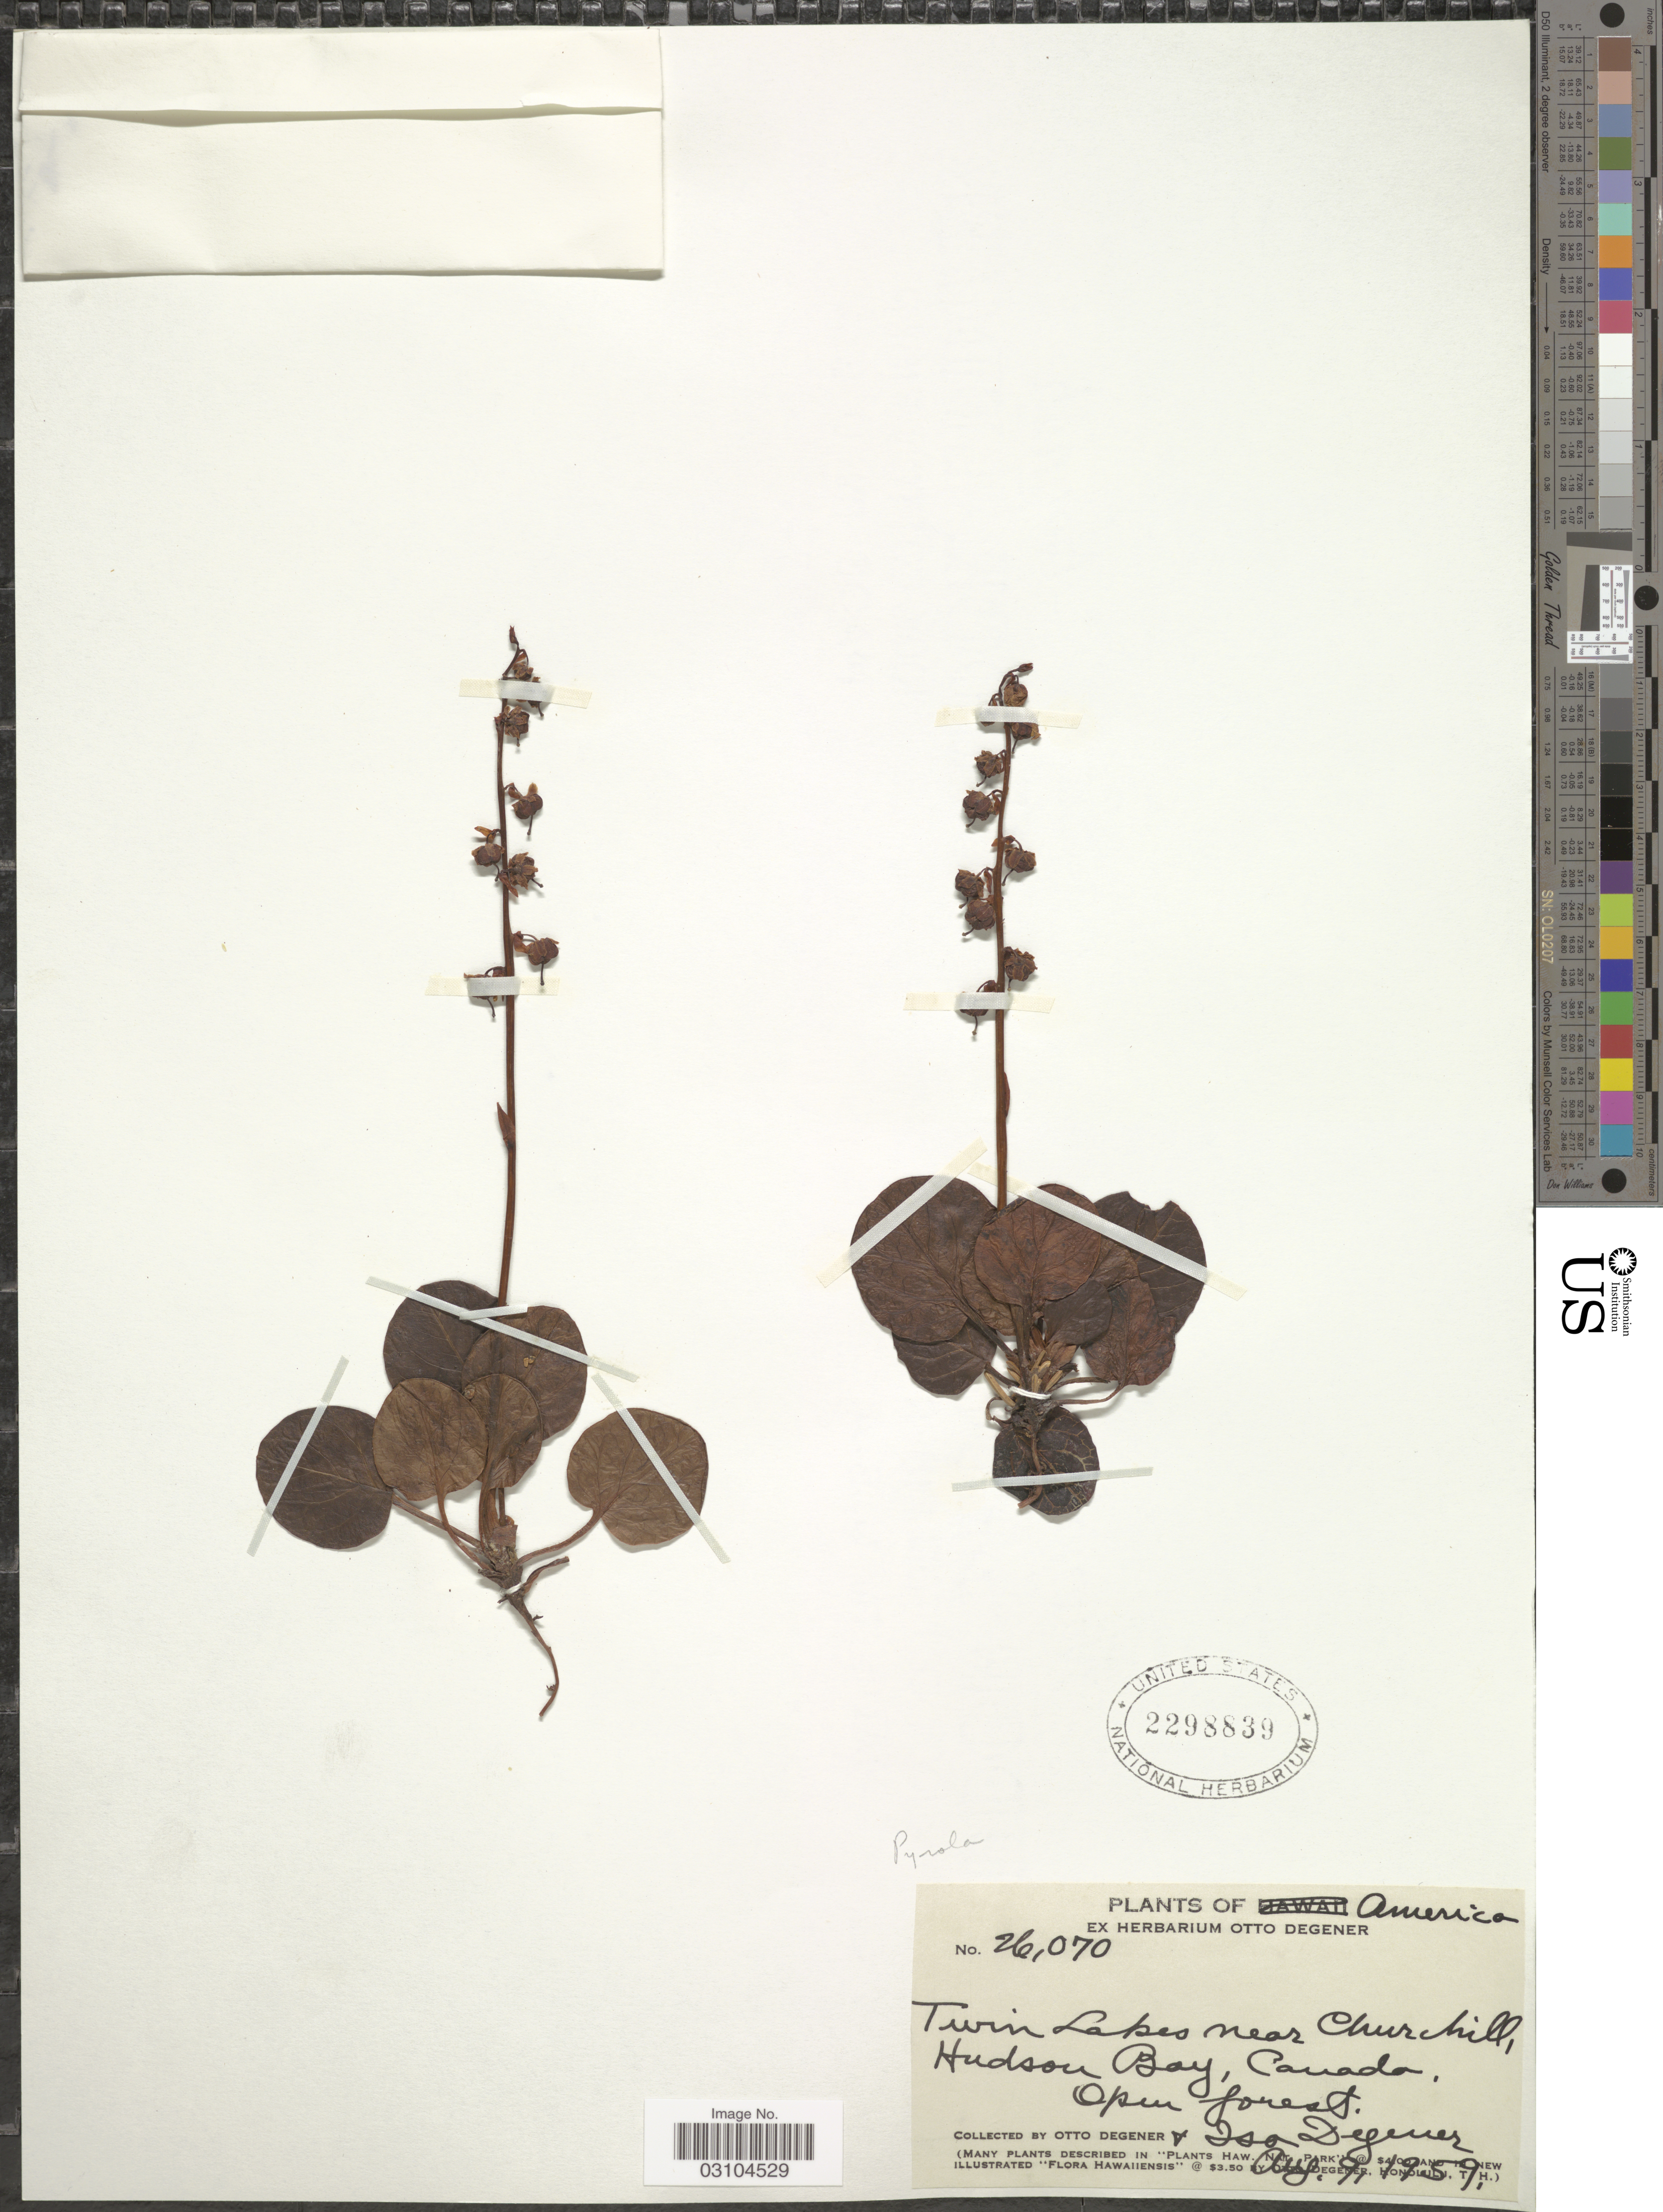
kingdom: Plantae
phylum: Tracheophyta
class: Magnoliopsida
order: Ericales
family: Ericaceae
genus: Pyrola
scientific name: Pyrola sp.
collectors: O. Degener & I. Degener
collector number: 26070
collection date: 1959-08-09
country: Canada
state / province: Manitoba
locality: Twin Lakes near Churchill, Hudson Bay.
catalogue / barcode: US 2298839